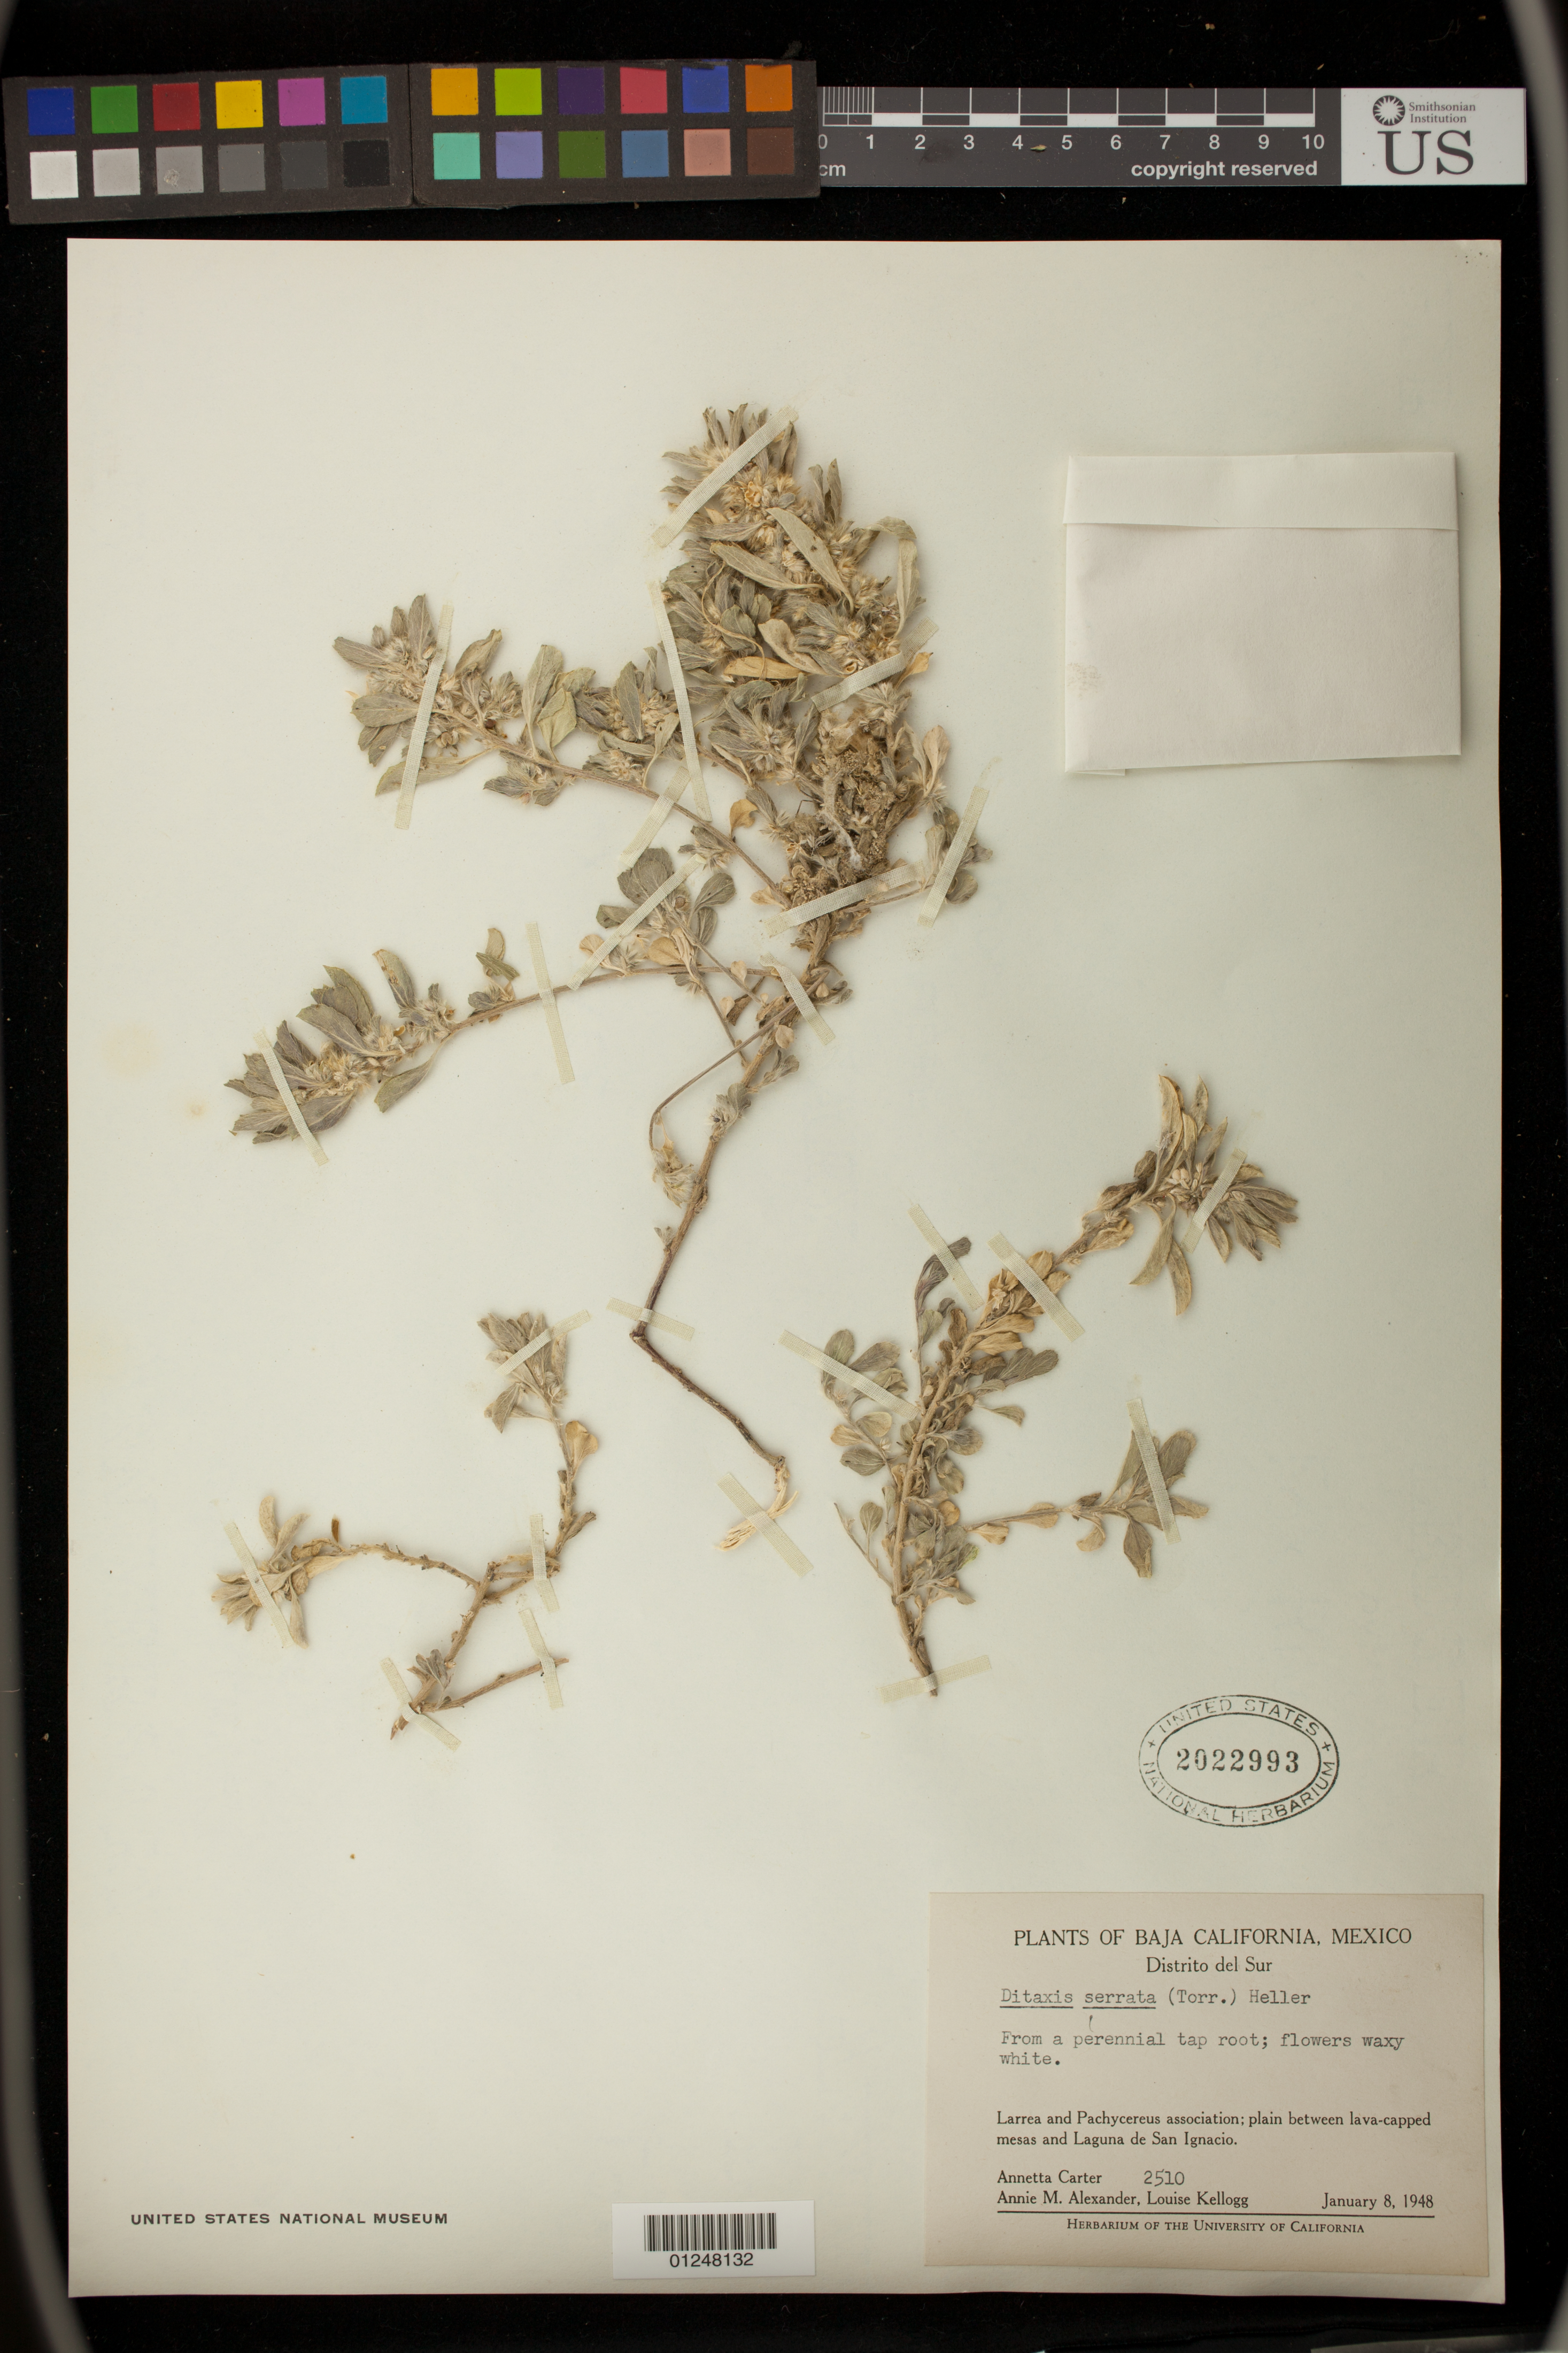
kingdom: Plantae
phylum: Tracheophyta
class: Magnoliopsida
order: Malpighiales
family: Euphorbiaceae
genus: Argythamnia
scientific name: Argythamnia serrata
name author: (Torr.) Müll. Arg.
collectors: A. Carter, A. M. Alexander & L. Kellogg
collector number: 2510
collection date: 1948-01-08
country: Mexico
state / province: Baja California Sur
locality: plain between lava- capped mesas and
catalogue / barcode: US 2022993